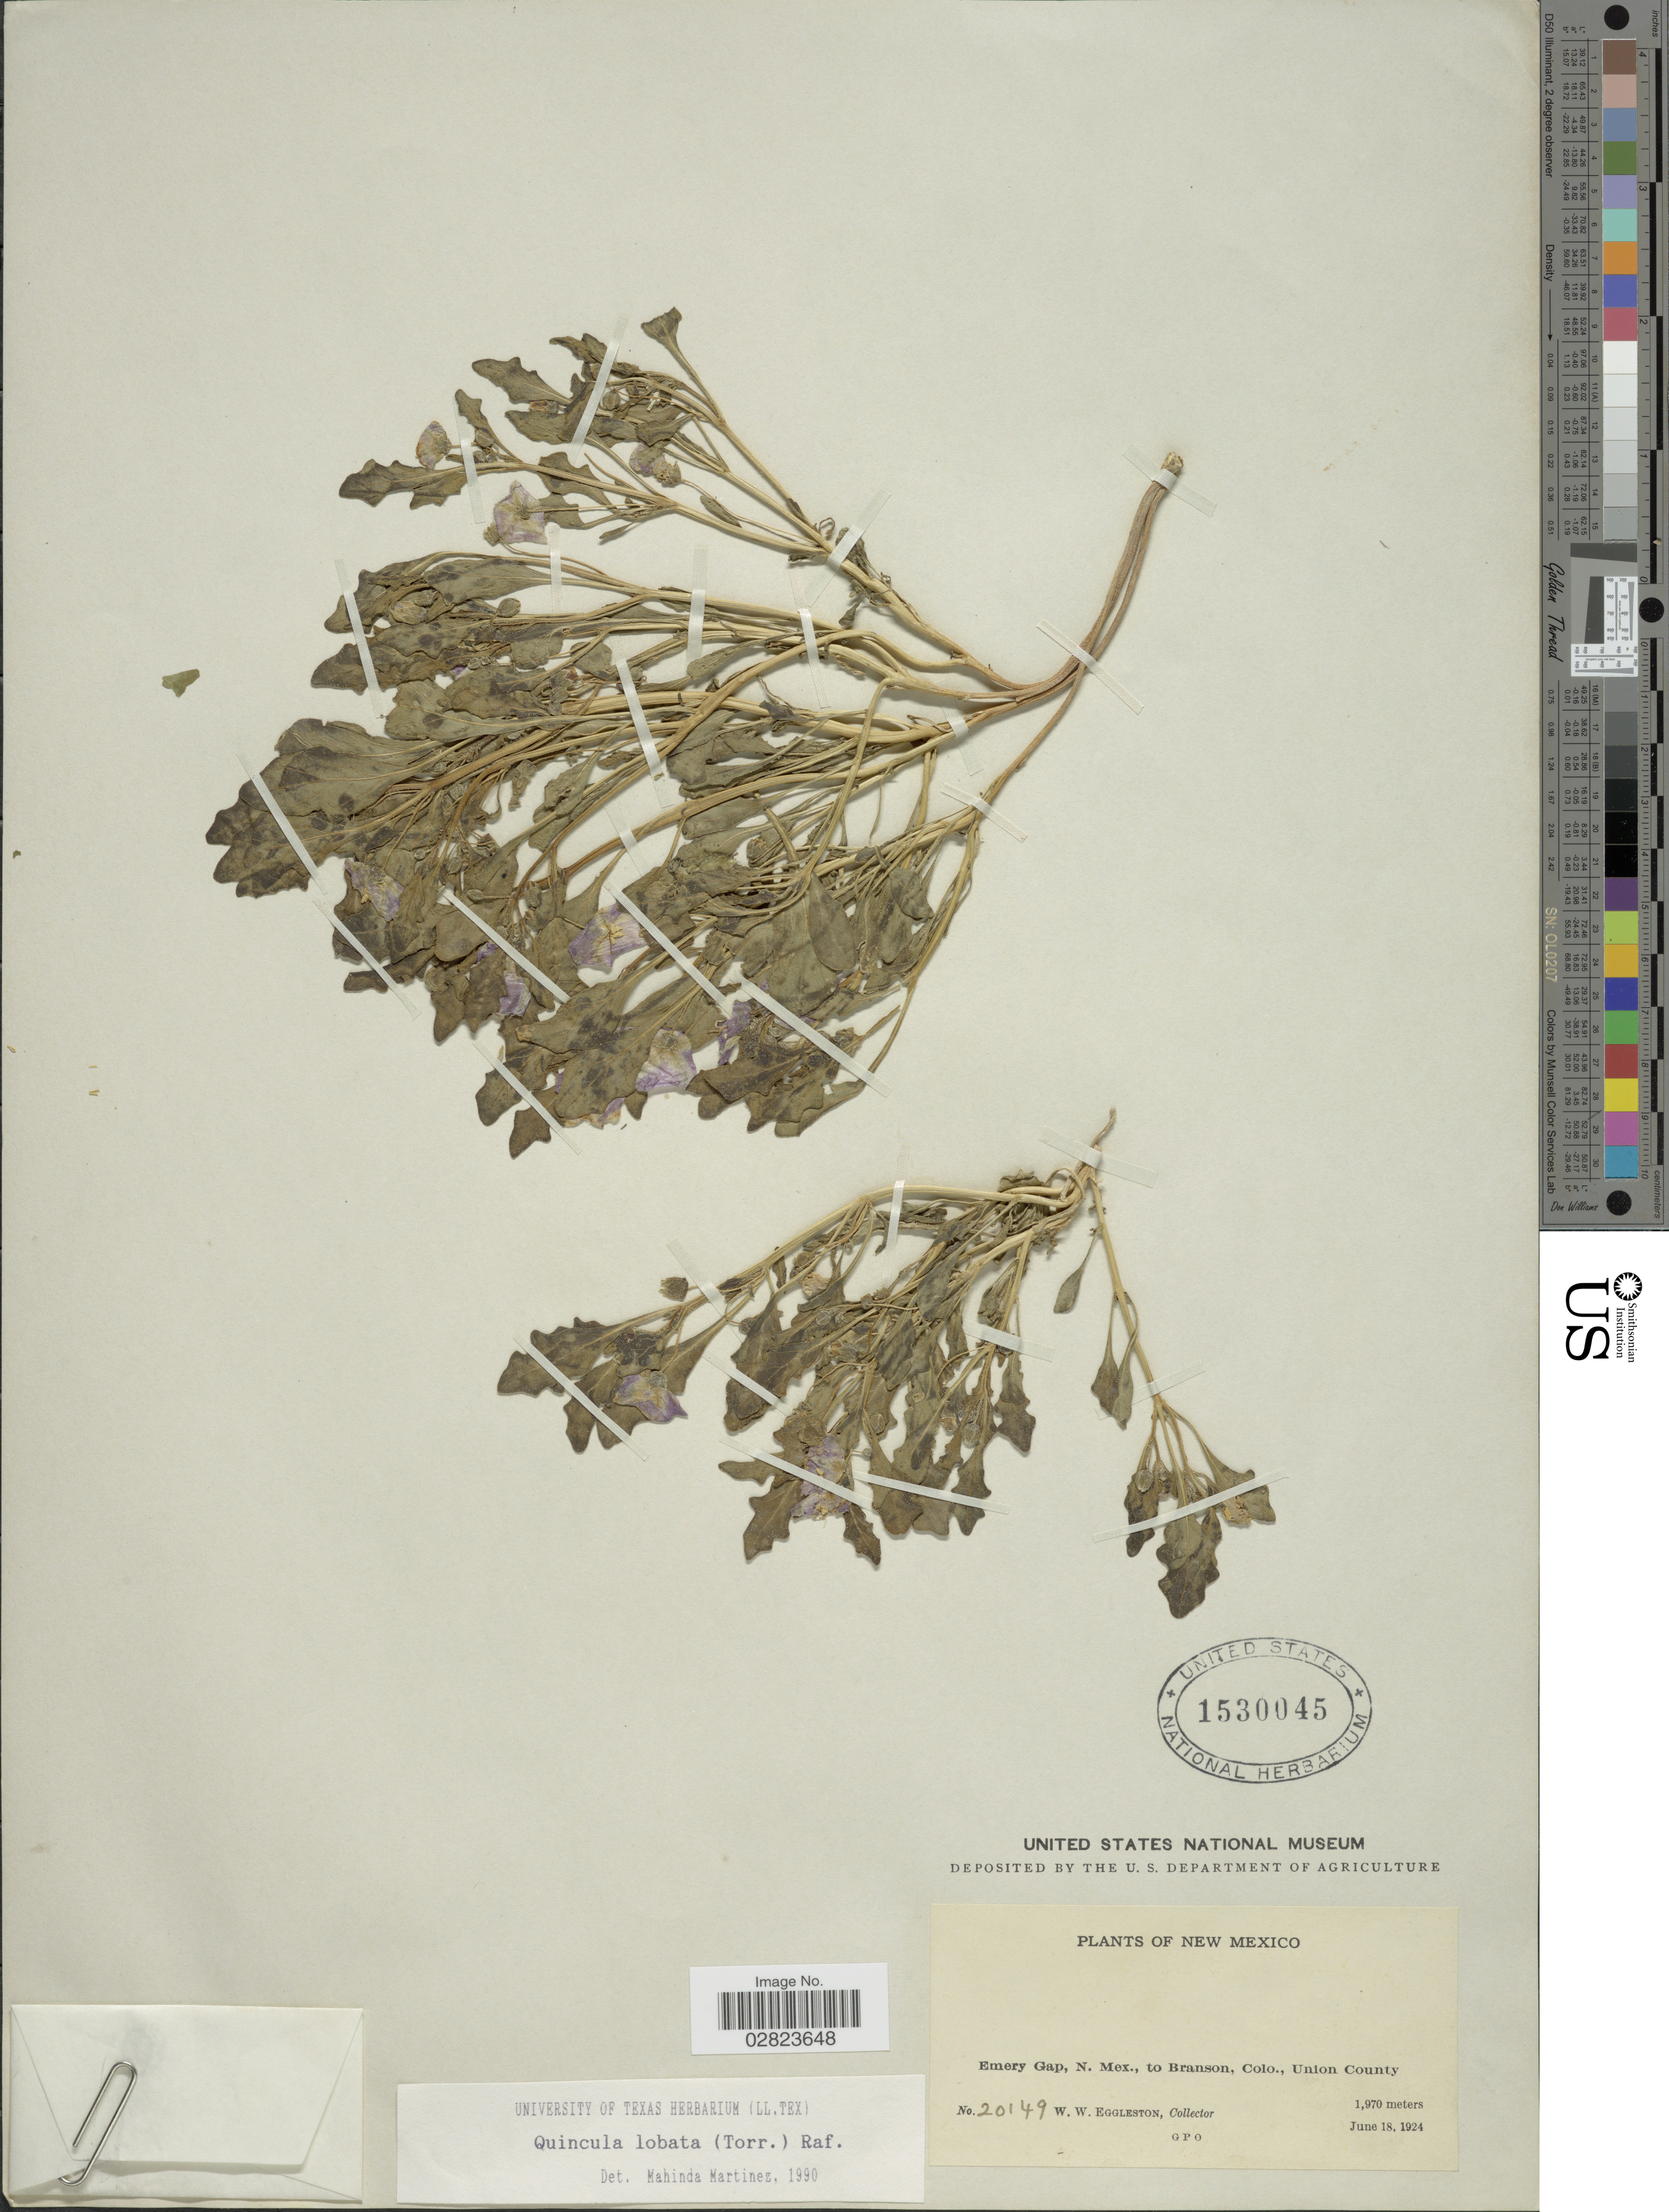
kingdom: Plantae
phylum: Tracheophyta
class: Magnoliopsida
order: Solanales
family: Solanaceae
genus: Physalis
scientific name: Physalis lobata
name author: Torr.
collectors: W. W. Eggleston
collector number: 20149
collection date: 1924-06-18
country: United States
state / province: New Mexico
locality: Emery Gap, N. Mex., to Branson, Colo., Union County.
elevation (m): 1970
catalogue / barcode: US 1530045